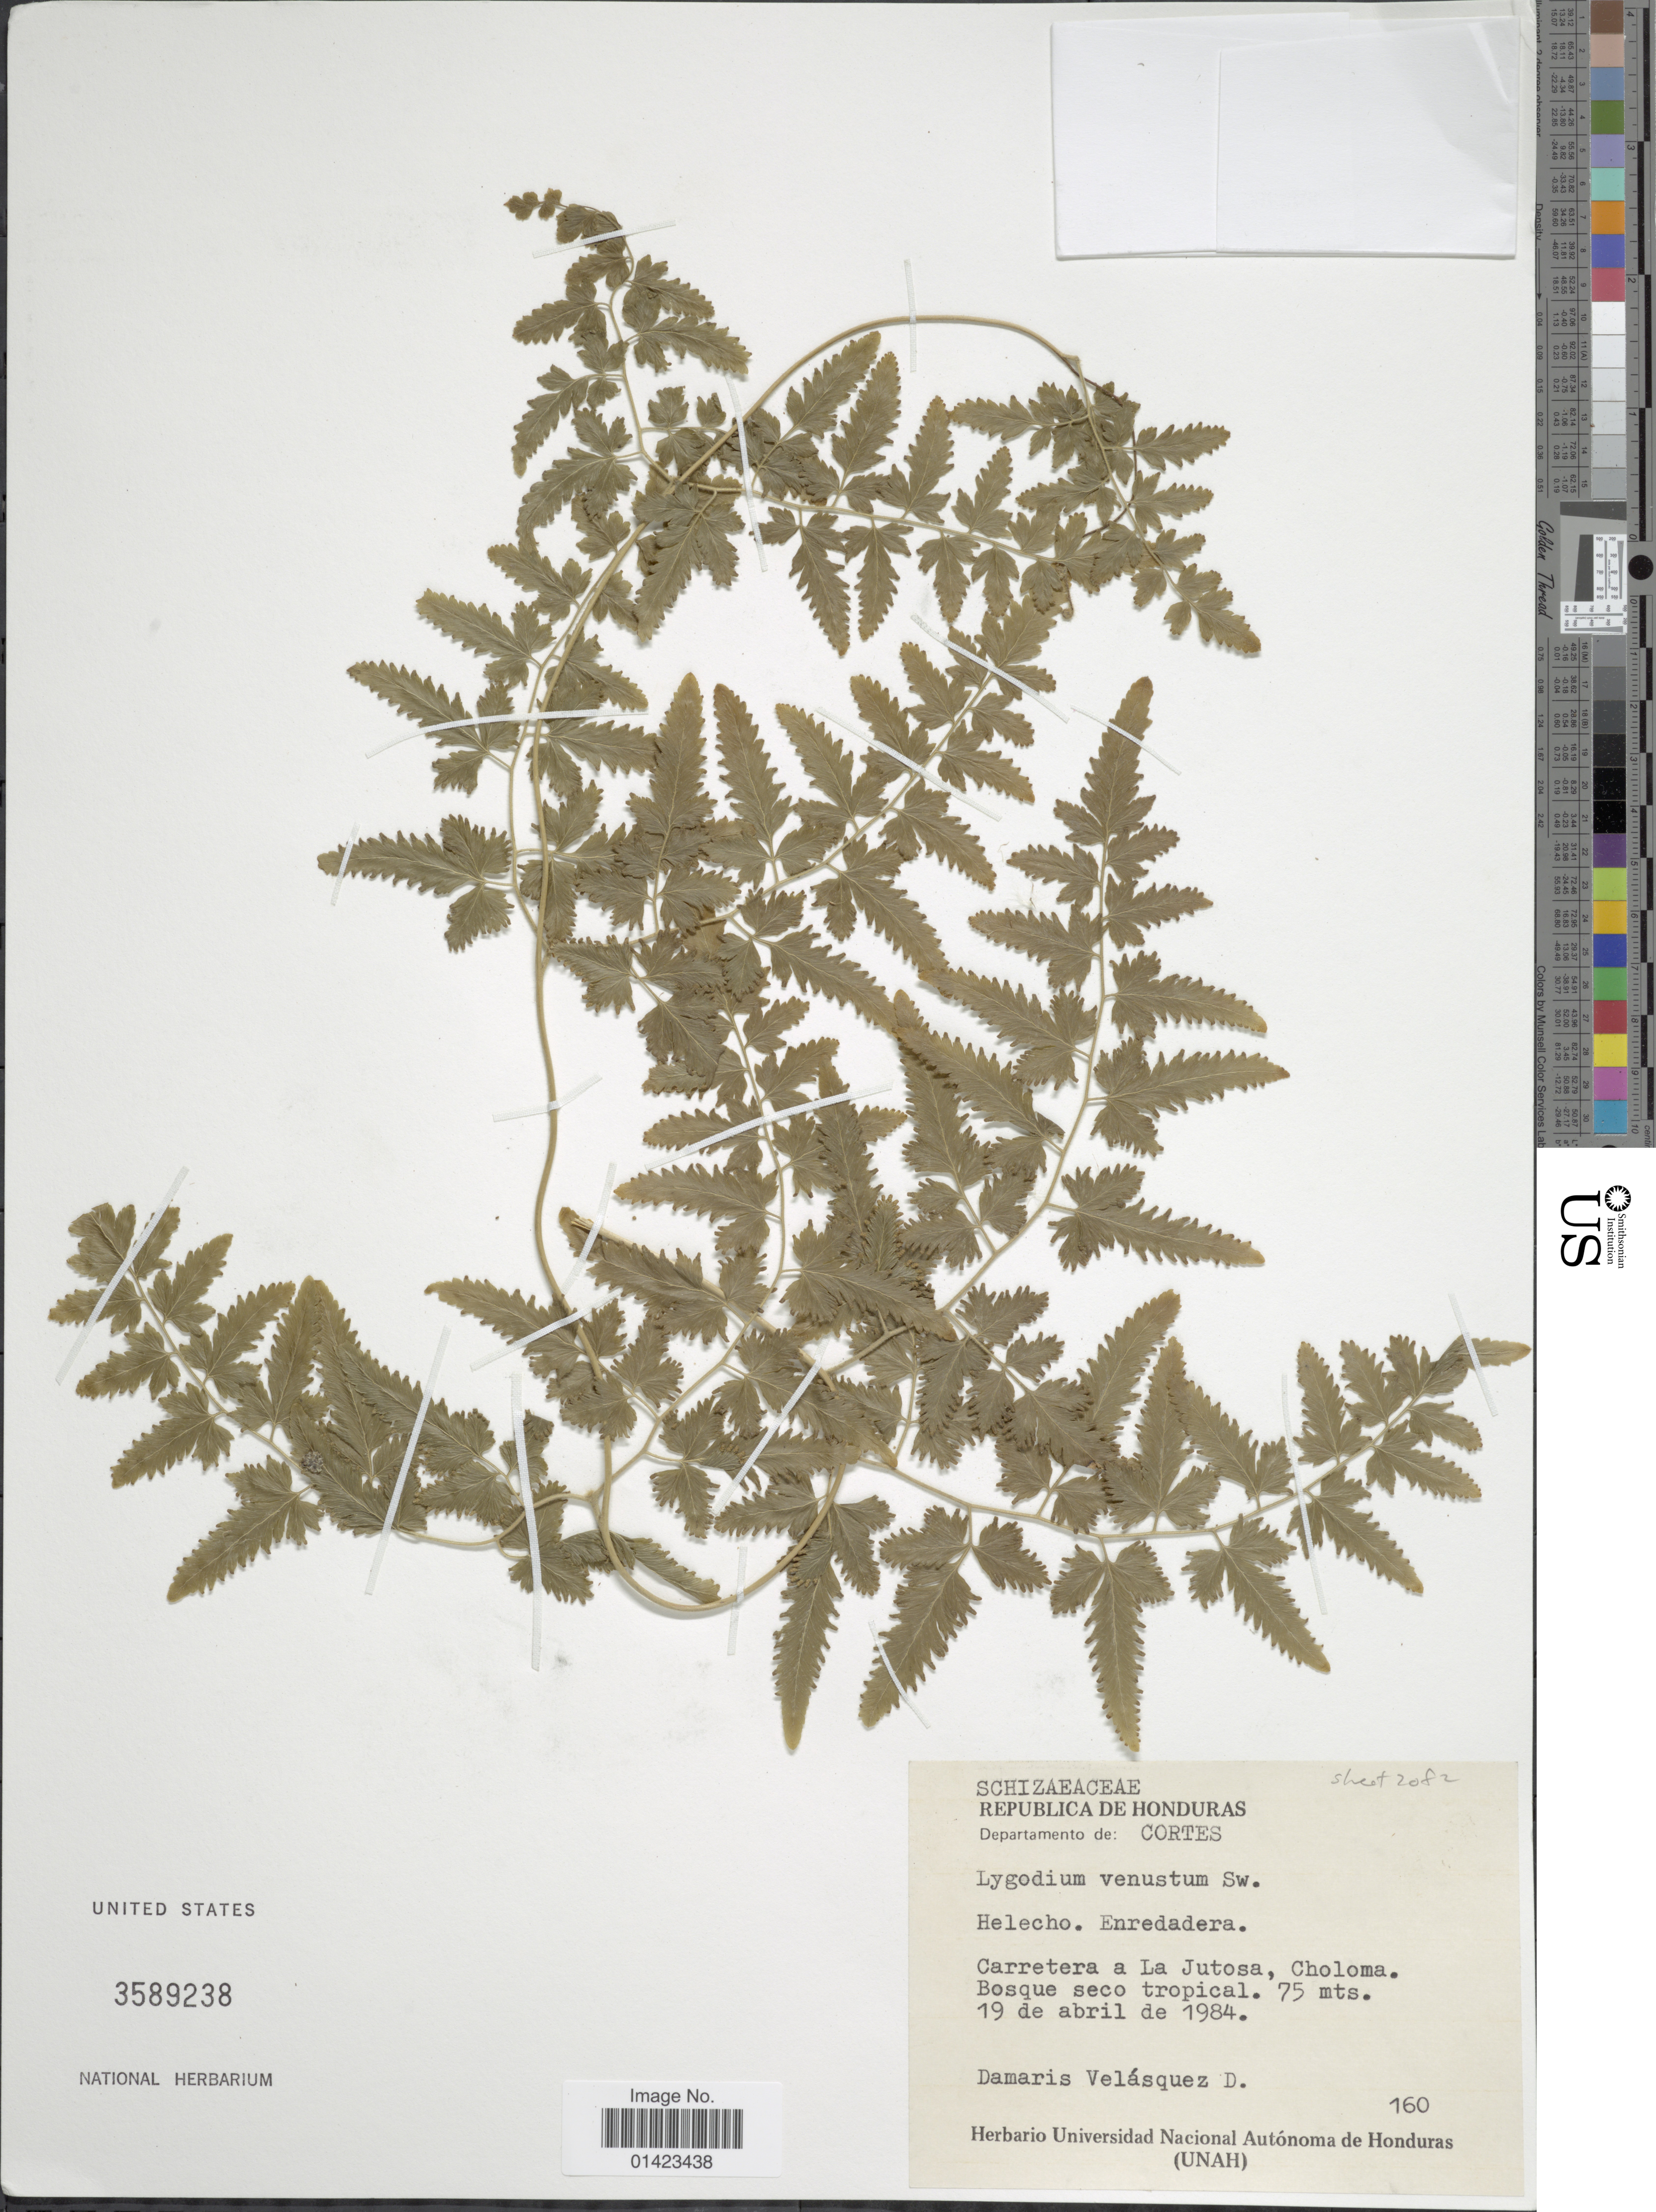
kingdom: Plantae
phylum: Tracheophyta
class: Polypodiopsida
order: Schizaeales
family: Lygodiaceae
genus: Lygodium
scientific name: Lygodium venustum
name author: Sw.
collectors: D. Velásquez D.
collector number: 160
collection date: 1984-04-19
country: Honduras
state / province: Cortés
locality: Departamento de : Cortes, Carretera a La Jutosa, Choloma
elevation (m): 75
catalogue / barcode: US 3589238